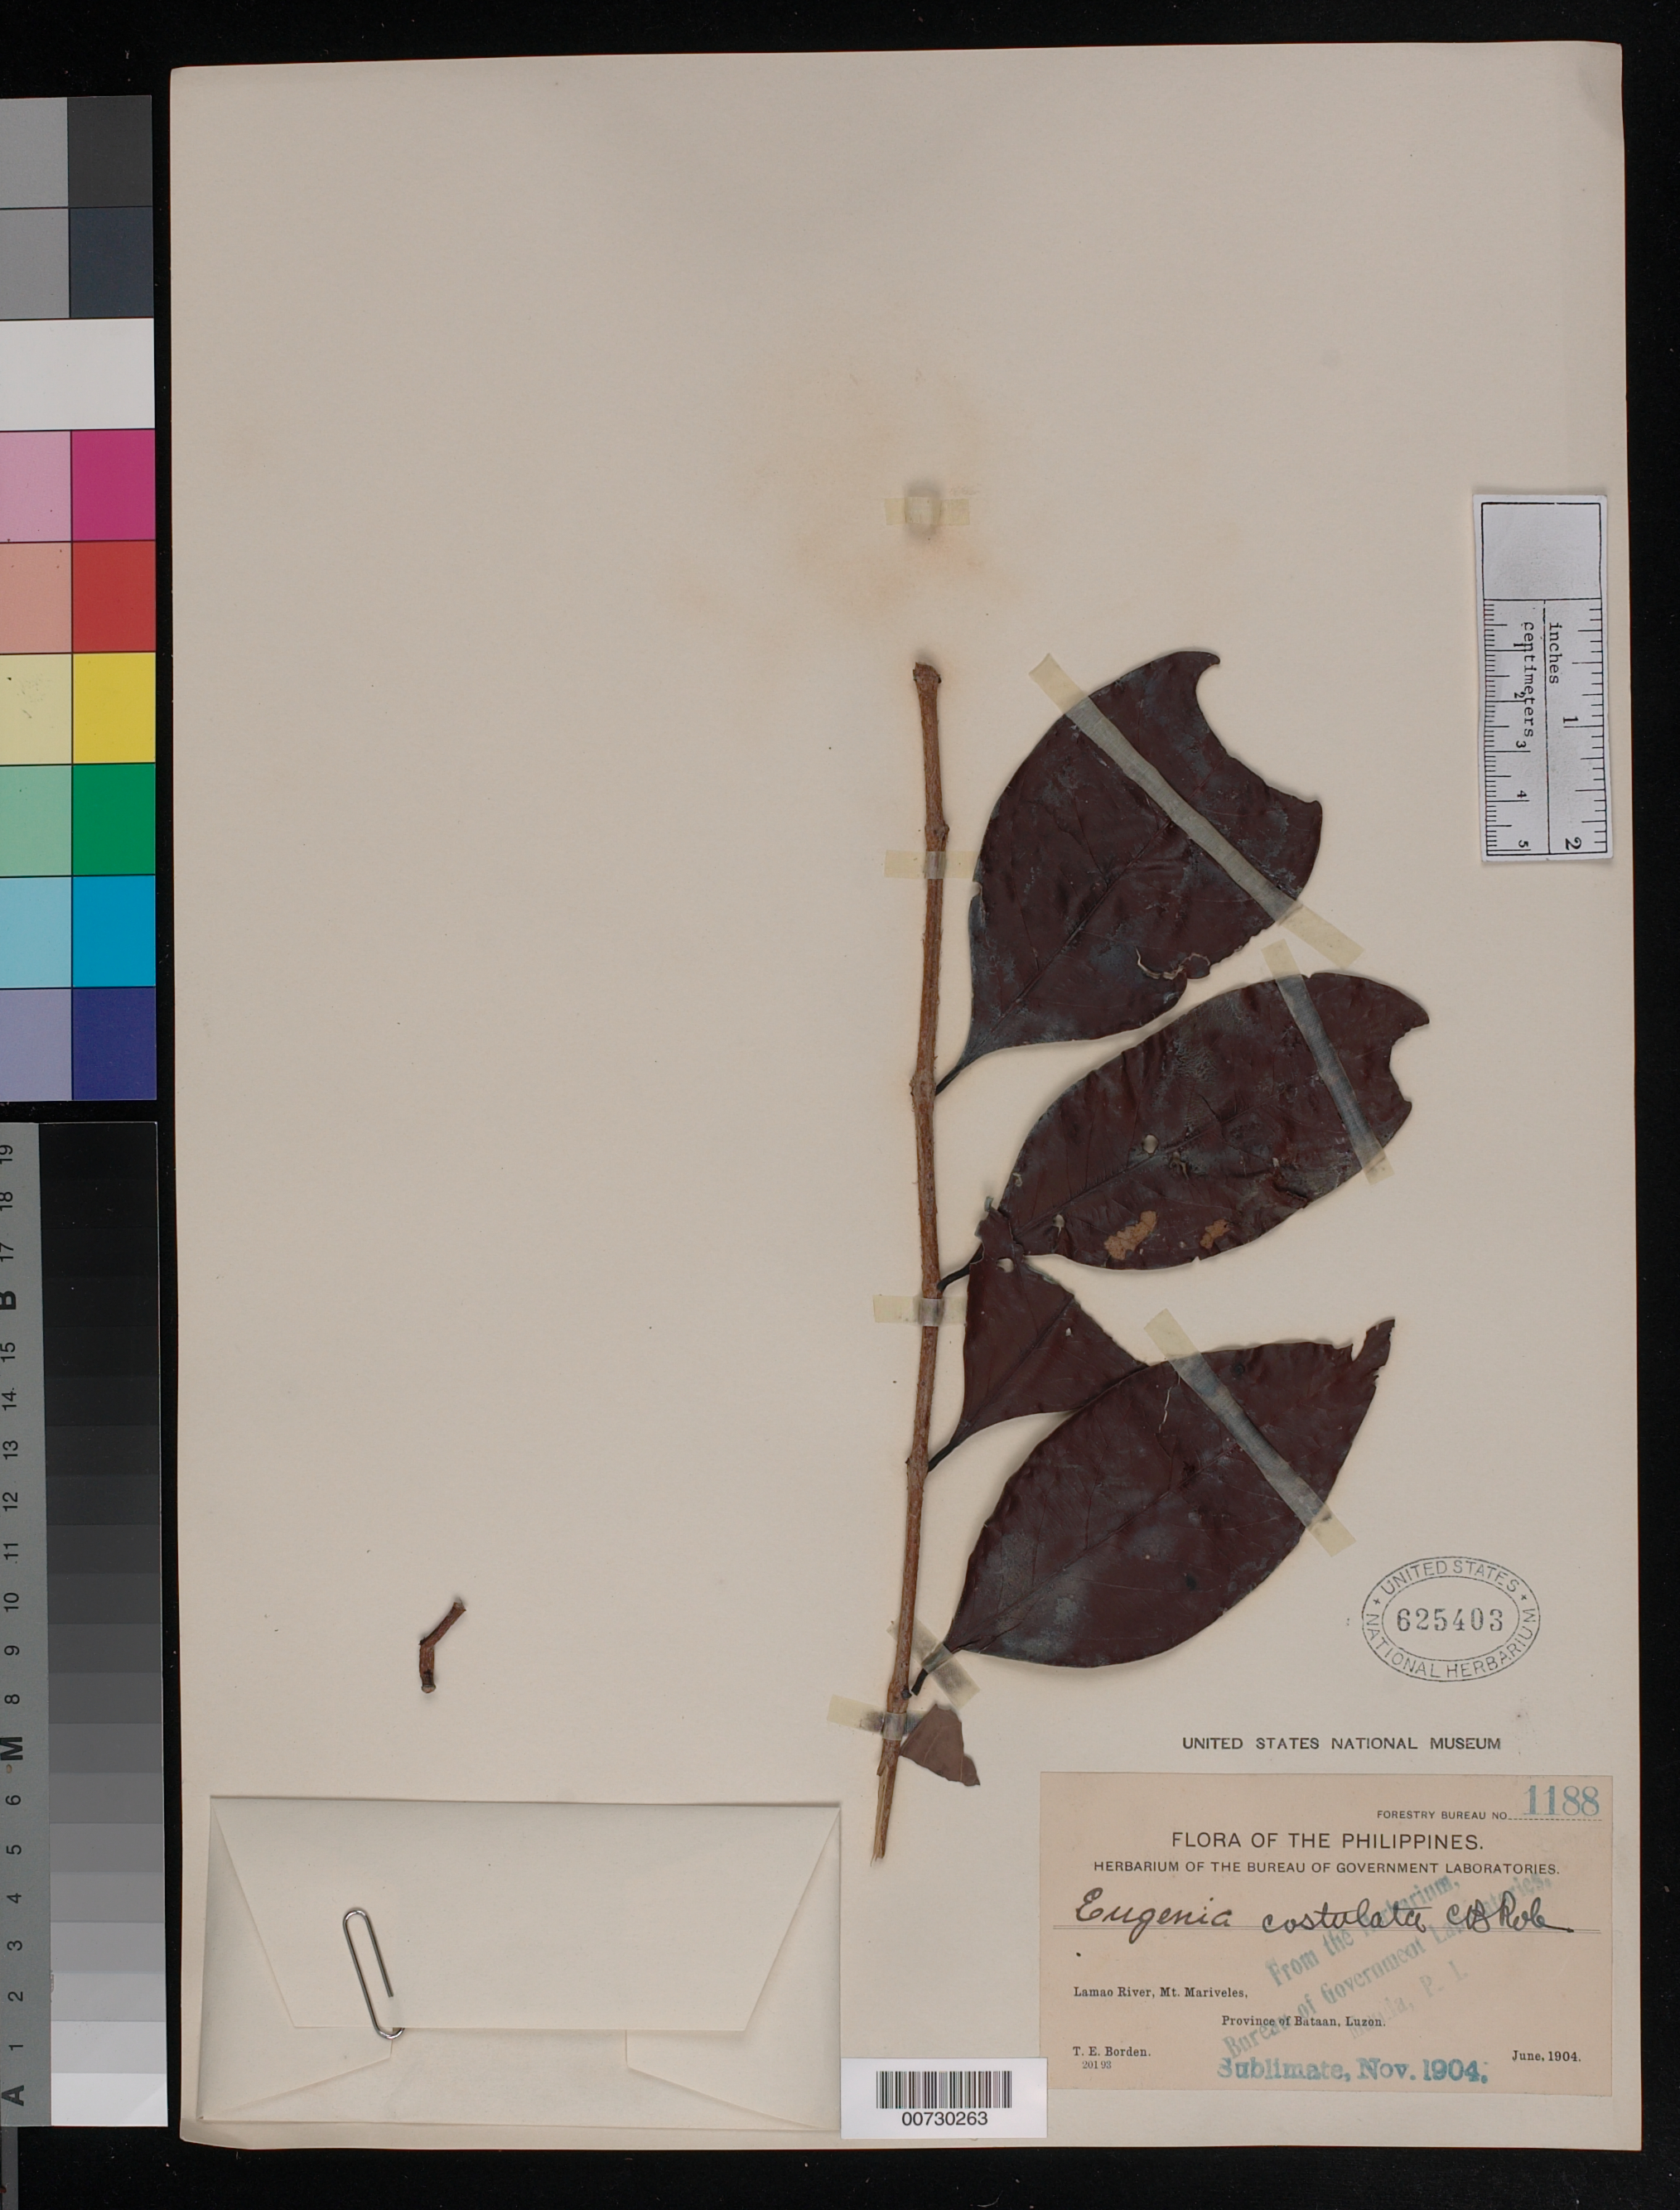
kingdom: Plantae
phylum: Tracheophyta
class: Magnoliopsida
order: Myrtales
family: Myrtaceae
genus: Syzygium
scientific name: Syzygium costulataum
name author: (C.B. Rob.) Merr.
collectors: T. E. Borden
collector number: For. Bur. 1188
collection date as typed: Jun 1904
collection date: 1904-06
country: Philippines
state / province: Central Luzon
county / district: Bataan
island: Luzon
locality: Lamao River, Mt Mariveles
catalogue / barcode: US 625403